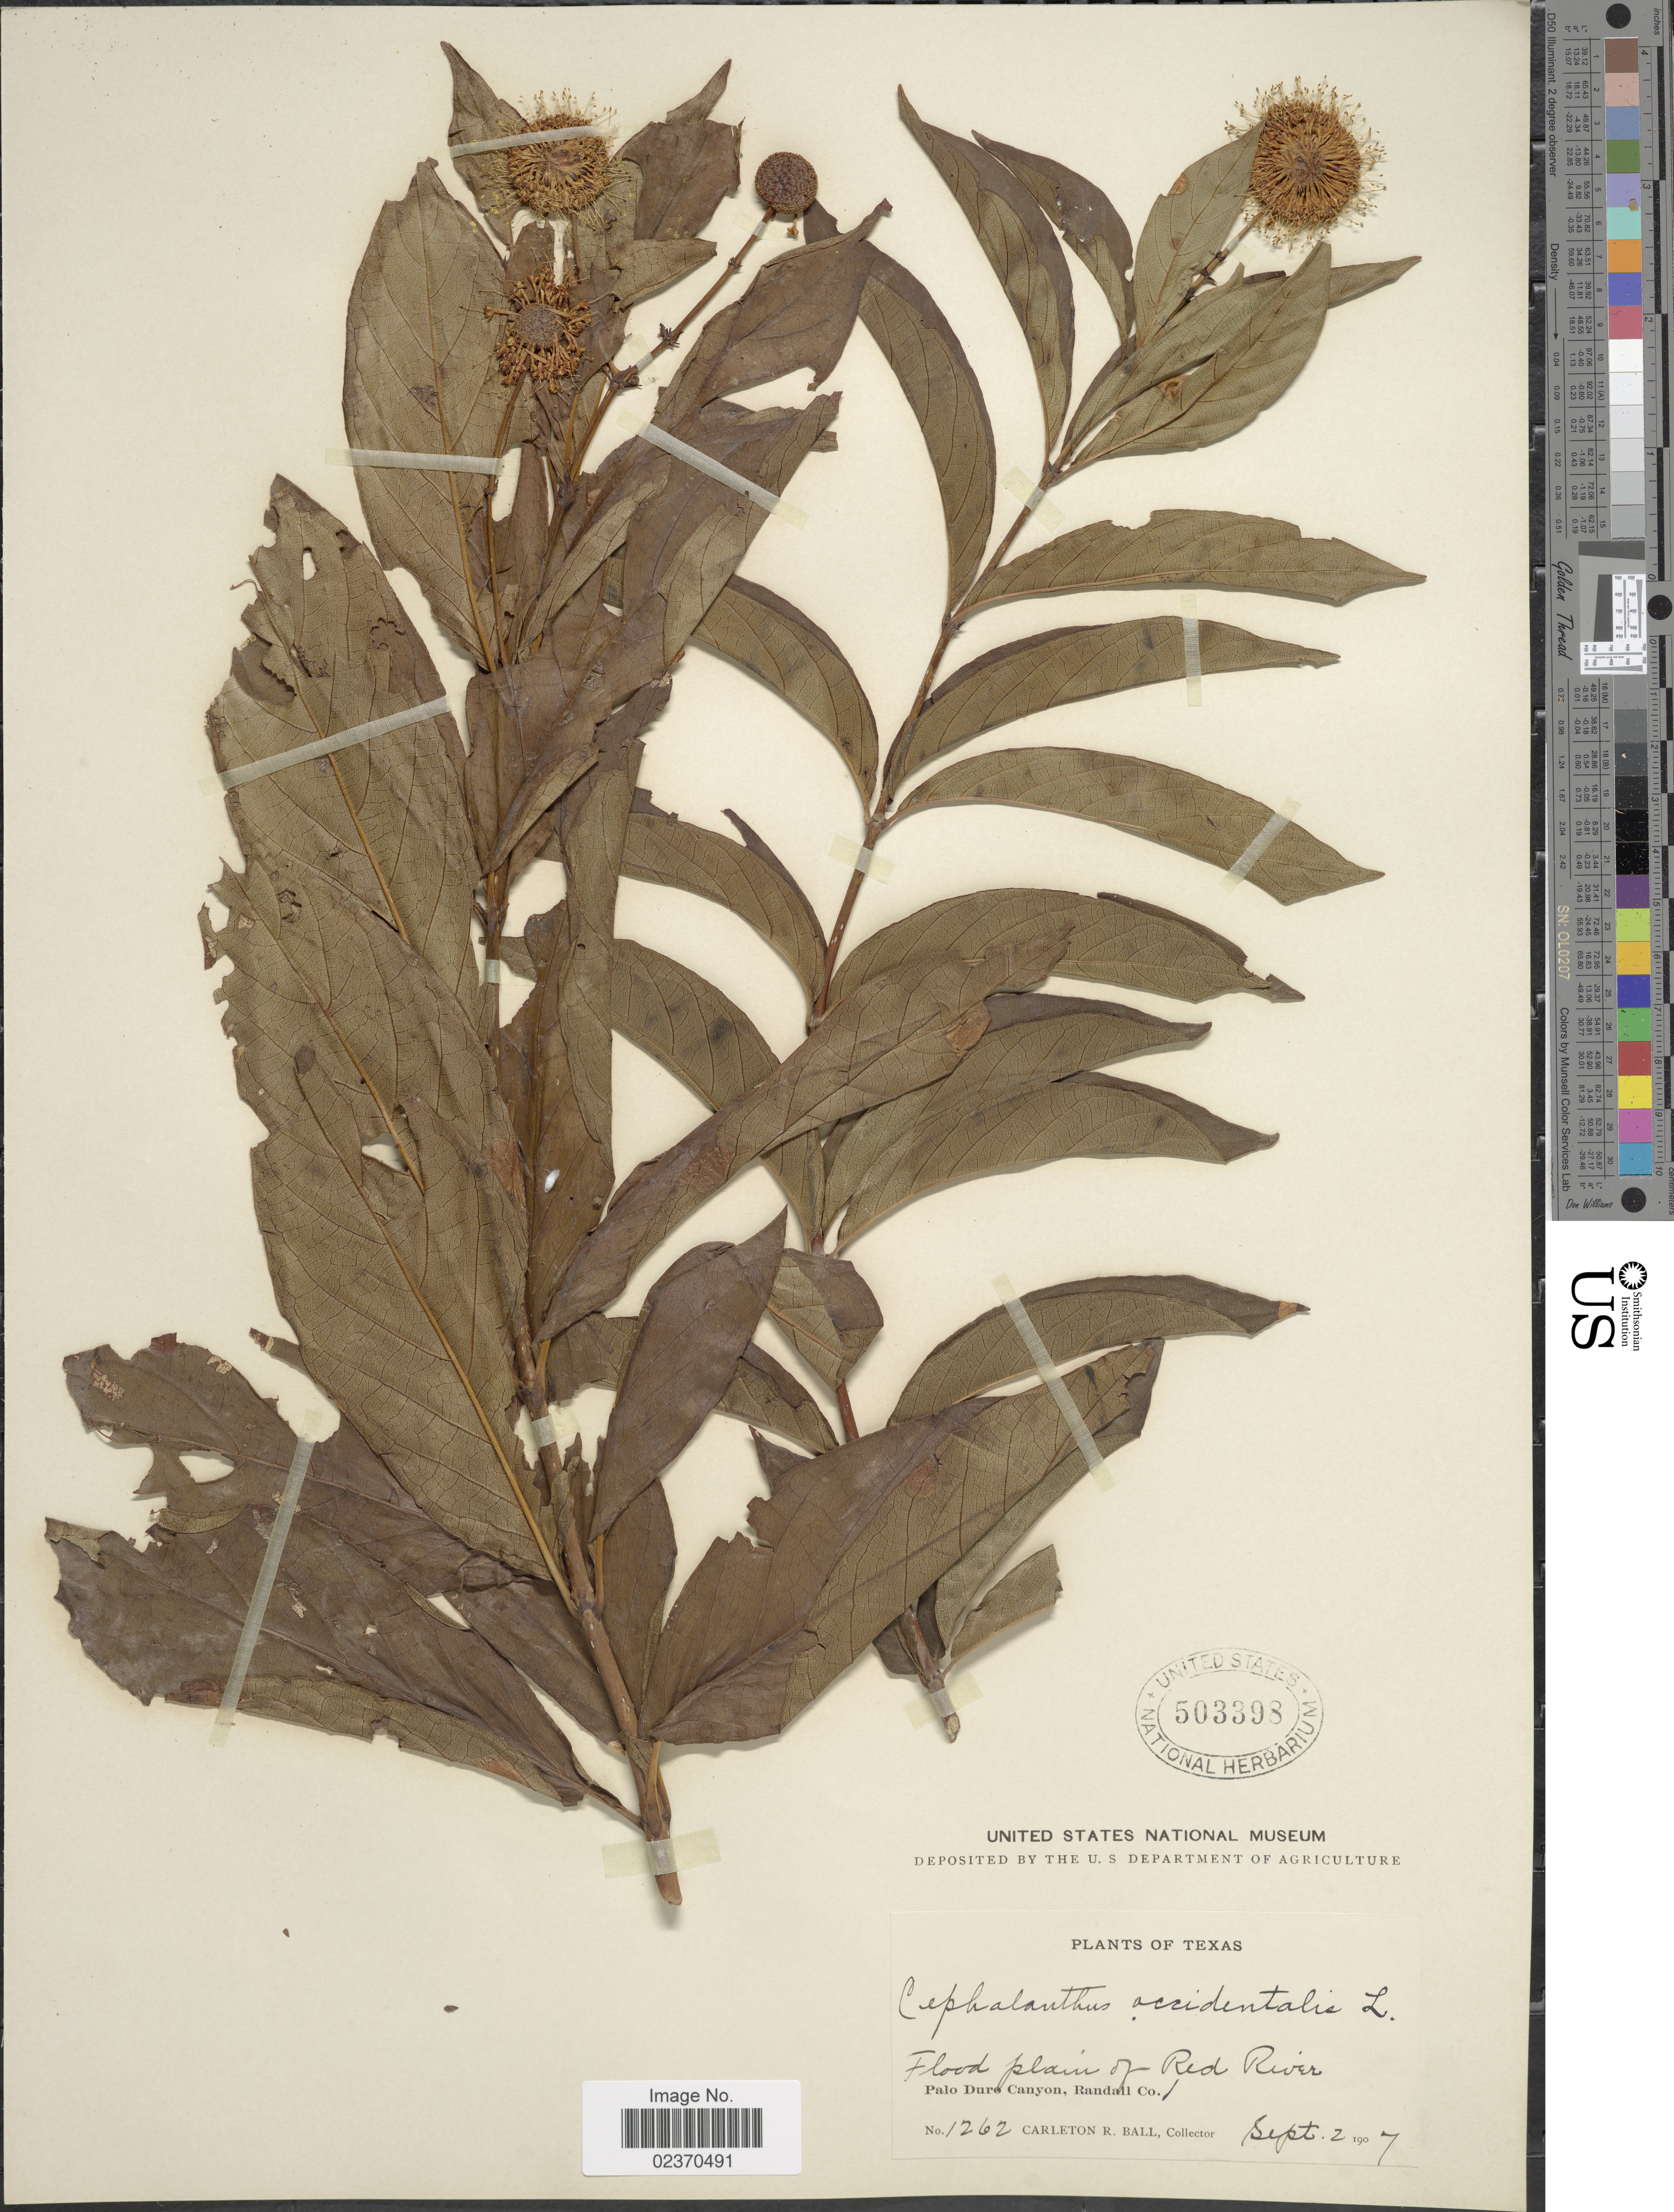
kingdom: Plantae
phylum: Tracheophyta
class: Magnoliopsida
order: Gentianales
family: Rubiaceae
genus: Cephalanthus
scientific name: Cephalanthus occidentalis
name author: L.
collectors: C. R. Ball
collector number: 1262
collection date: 1907-09-02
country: United States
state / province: Texas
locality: Flood plain of Red River, Palo Dure Canyon, Randall Co.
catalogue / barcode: US 503398